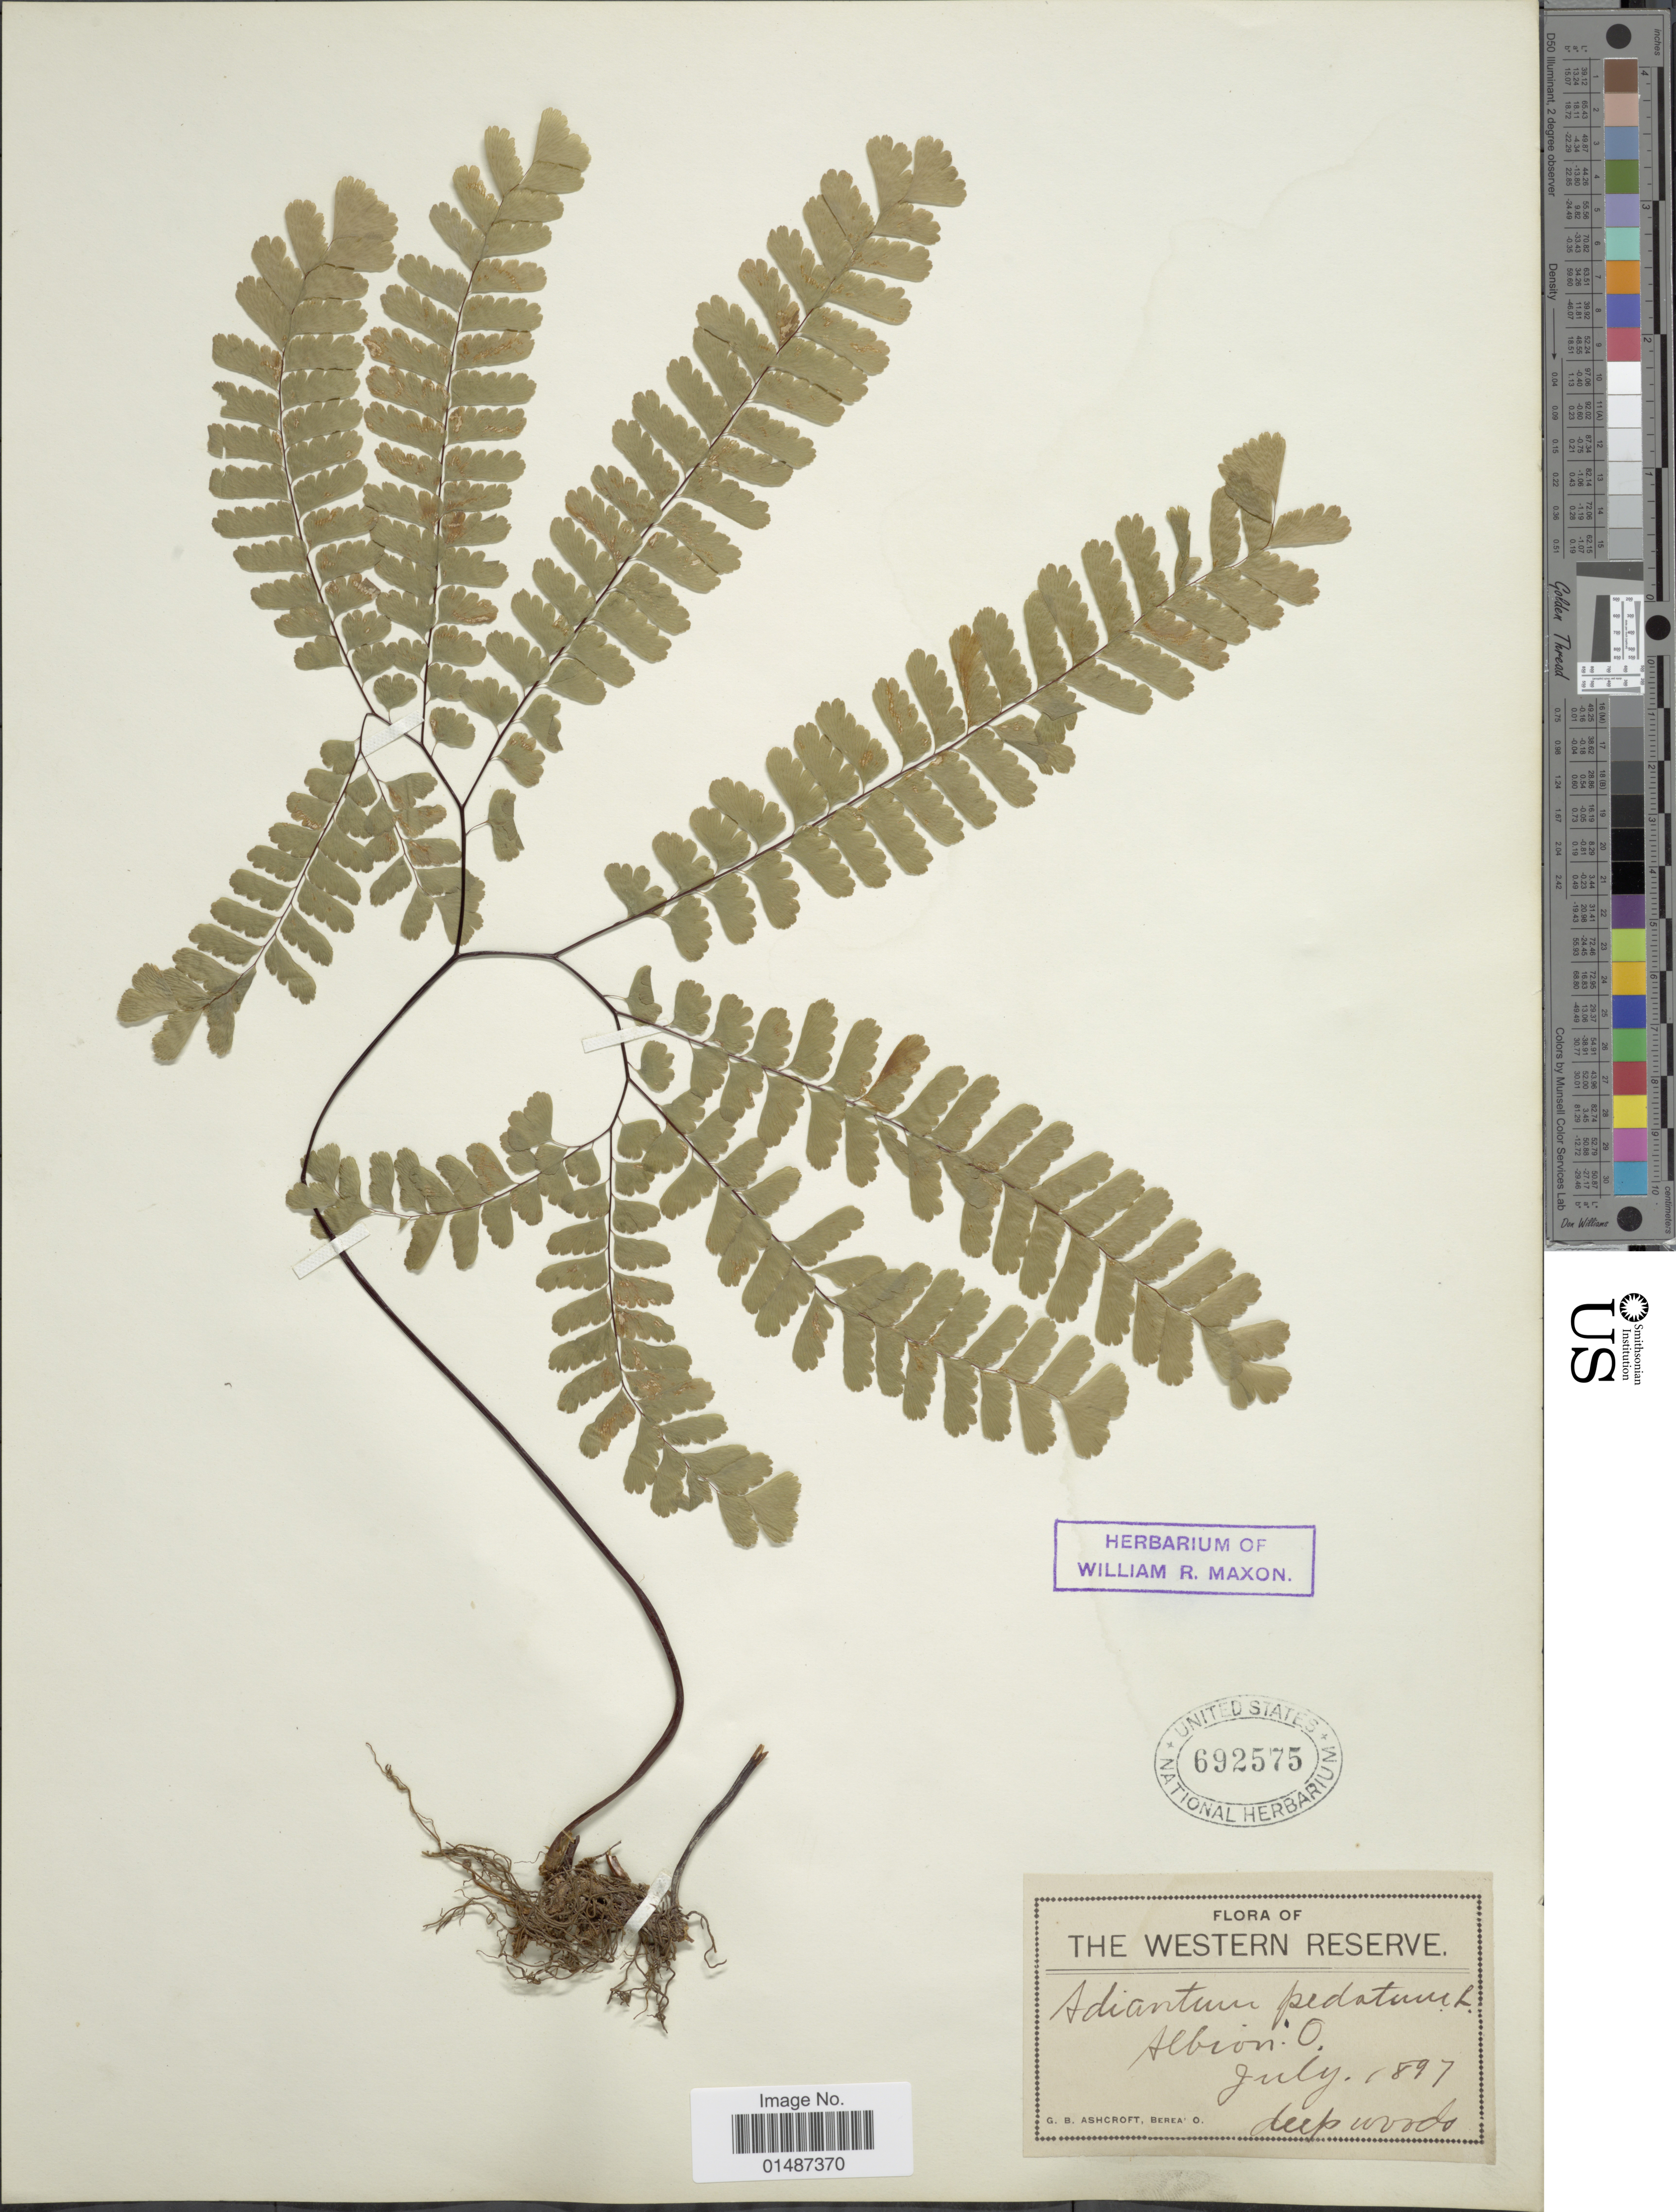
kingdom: Plantae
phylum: Tracheophyta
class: Polypodiopsida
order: Polypodiales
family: Pteridaceae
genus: Adiantum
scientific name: Adiantum pedatum var. pedatum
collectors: G. Ashcroft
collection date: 1897-07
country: United States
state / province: Ohio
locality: Western Reserve. Albion, O.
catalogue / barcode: US 692575